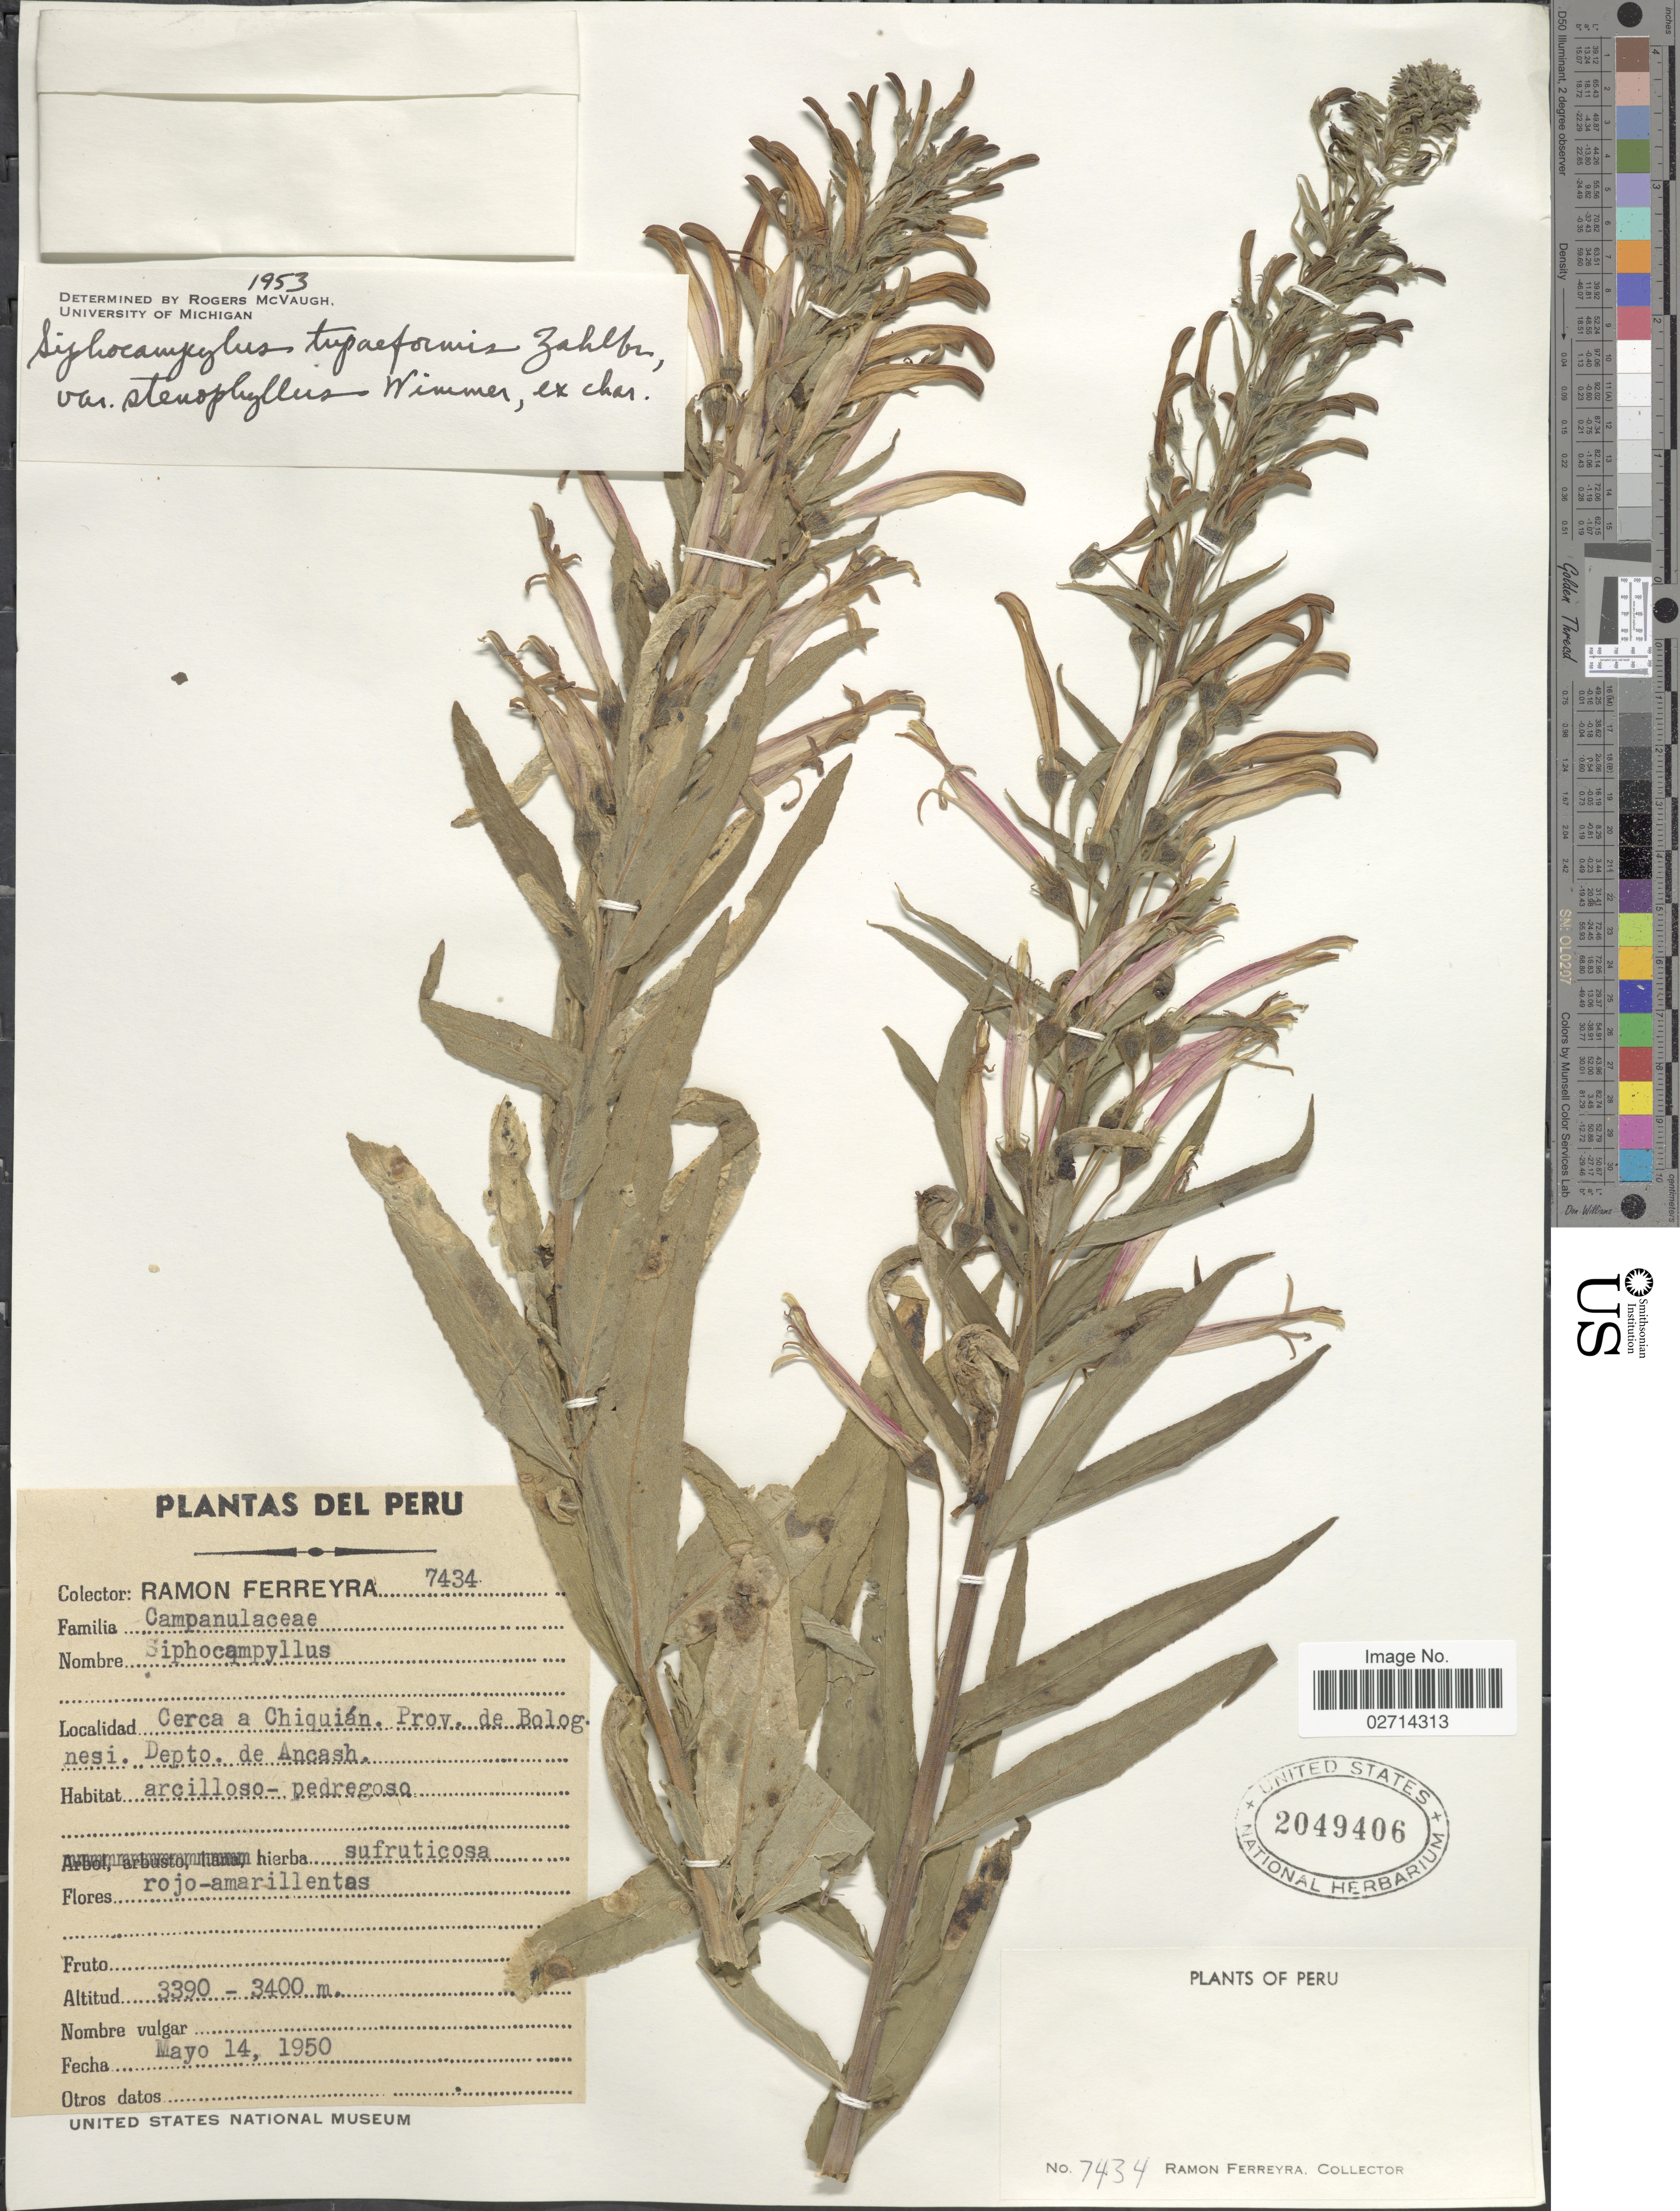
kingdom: Plantae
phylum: Tracheophyta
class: Magnoliopsida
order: Asterales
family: Campanulaceae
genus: Siphocampylus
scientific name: Siphocampylus tupaeformis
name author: Zahlbr.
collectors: R. A. Ferreyra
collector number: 7434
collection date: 1950-05-14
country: Peru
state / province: Ancash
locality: Cerca a Chiquian, Prov. de Bolognesi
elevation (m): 3390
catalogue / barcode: US 2049406